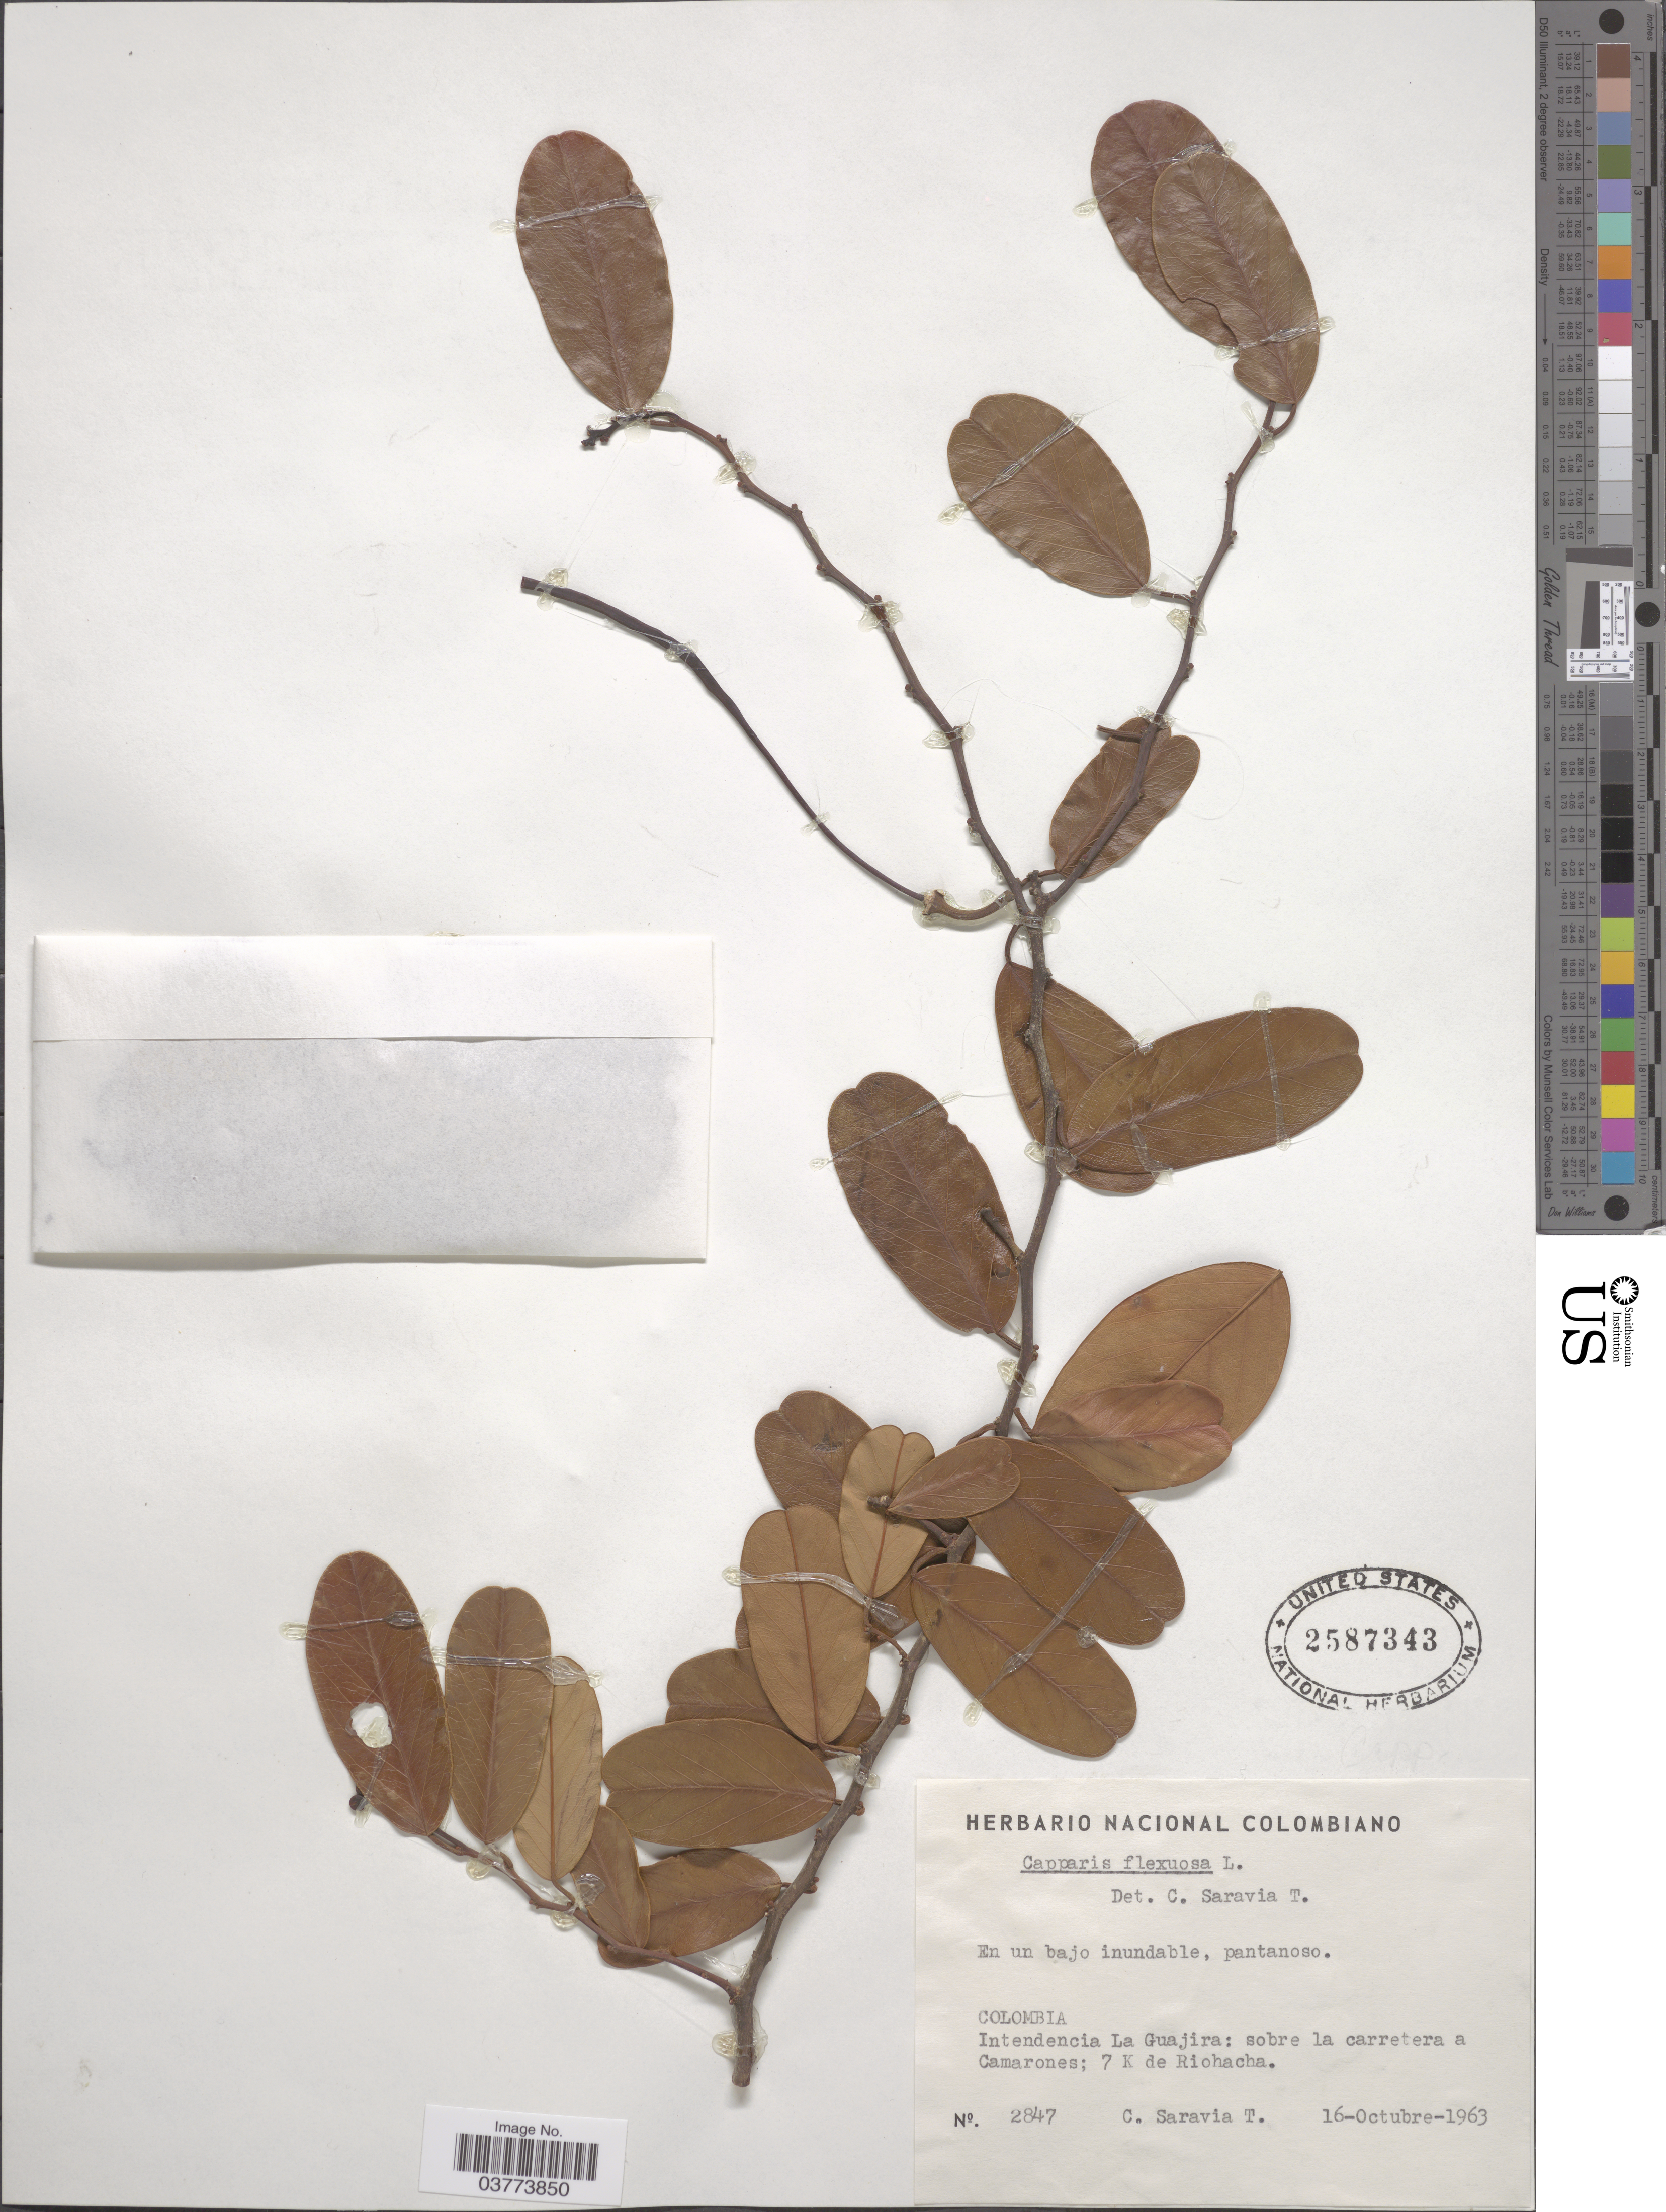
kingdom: Plantae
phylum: Tracheophyta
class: Magnoliopsida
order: Brassicales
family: Capparaceae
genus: Cynophalla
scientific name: Cynophalla flexuosa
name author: (L.) J. Presl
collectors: C. Saravia T.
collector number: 2847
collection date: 1963-10-16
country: Colombia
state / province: La Guajira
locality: Intendencia La Guajira: sobre la carretera a Camarones; 7 K de Riohacha.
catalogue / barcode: US 2587343